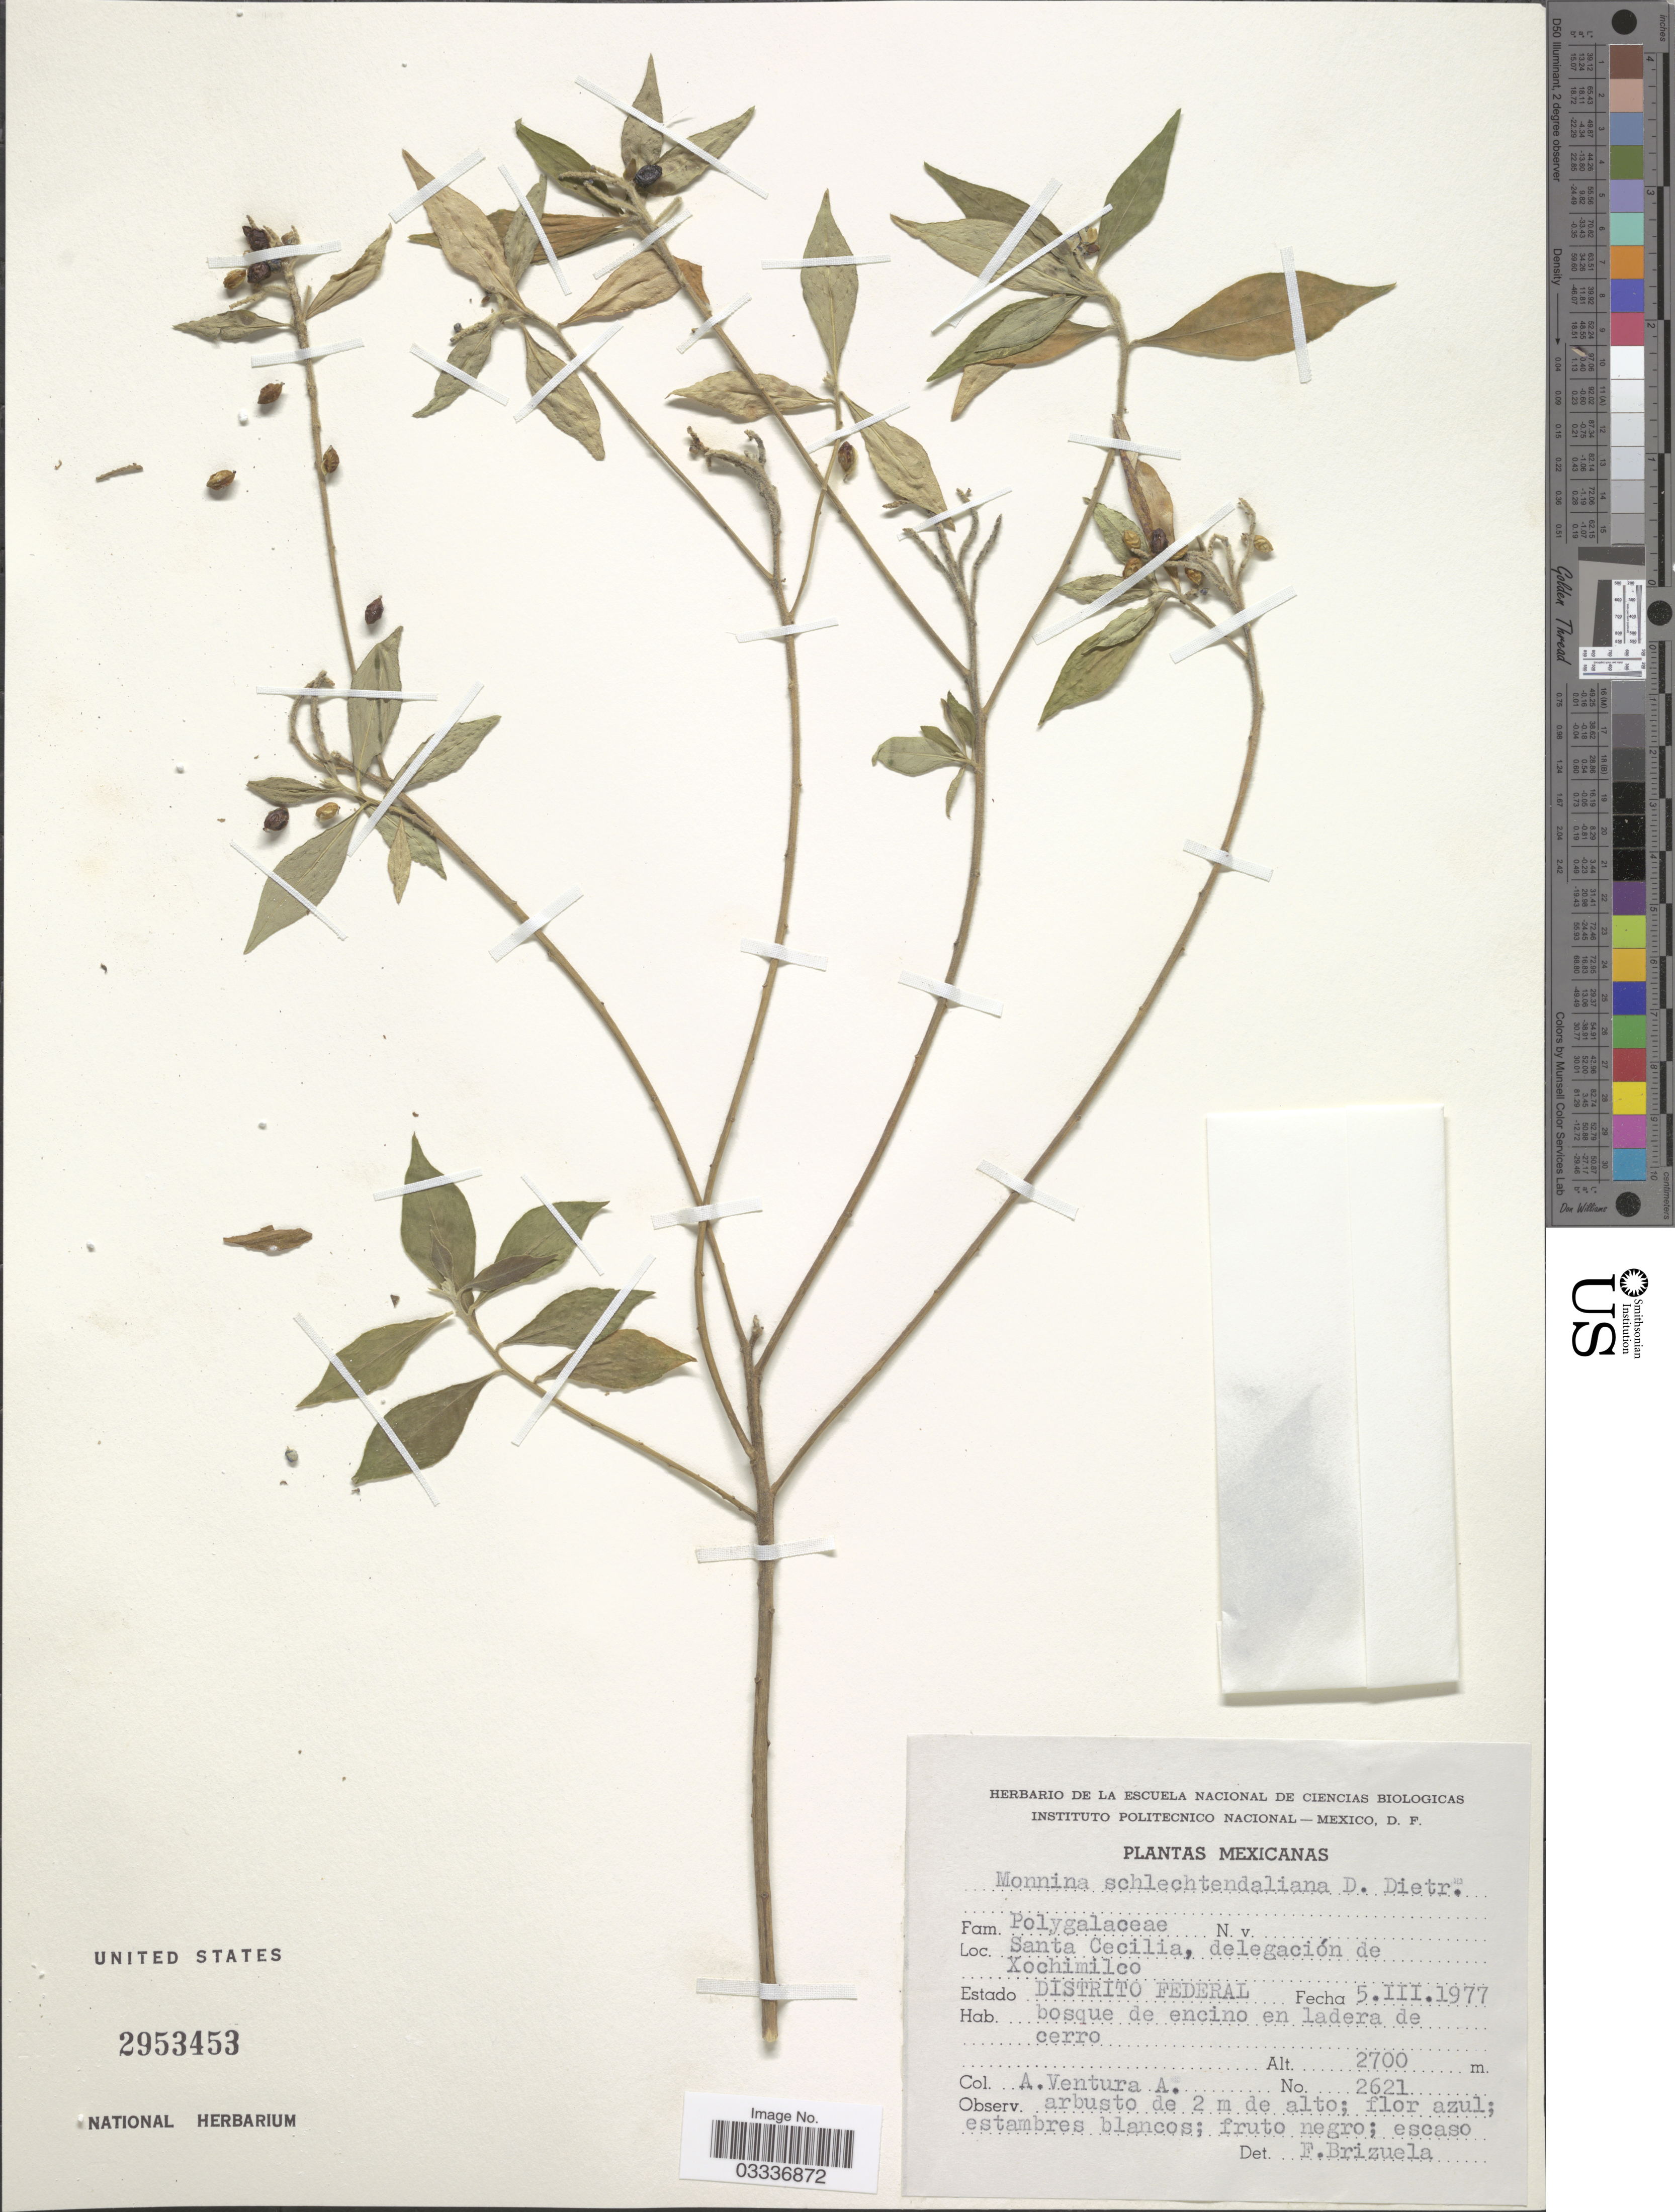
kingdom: Plantae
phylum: Tracheophyta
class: Magnoliopsida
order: Fabales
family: Polygalaceae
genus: Monnina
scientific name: Monnina schlechtendaliana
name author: D. Dietr.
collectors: A. Ventura A.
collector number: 2621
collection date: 1977-03-05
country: Mexico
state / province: Distrito Federal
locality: Santa Cecilia, delegación de Xochimilco.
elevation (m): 2700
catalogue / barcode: US 2953453